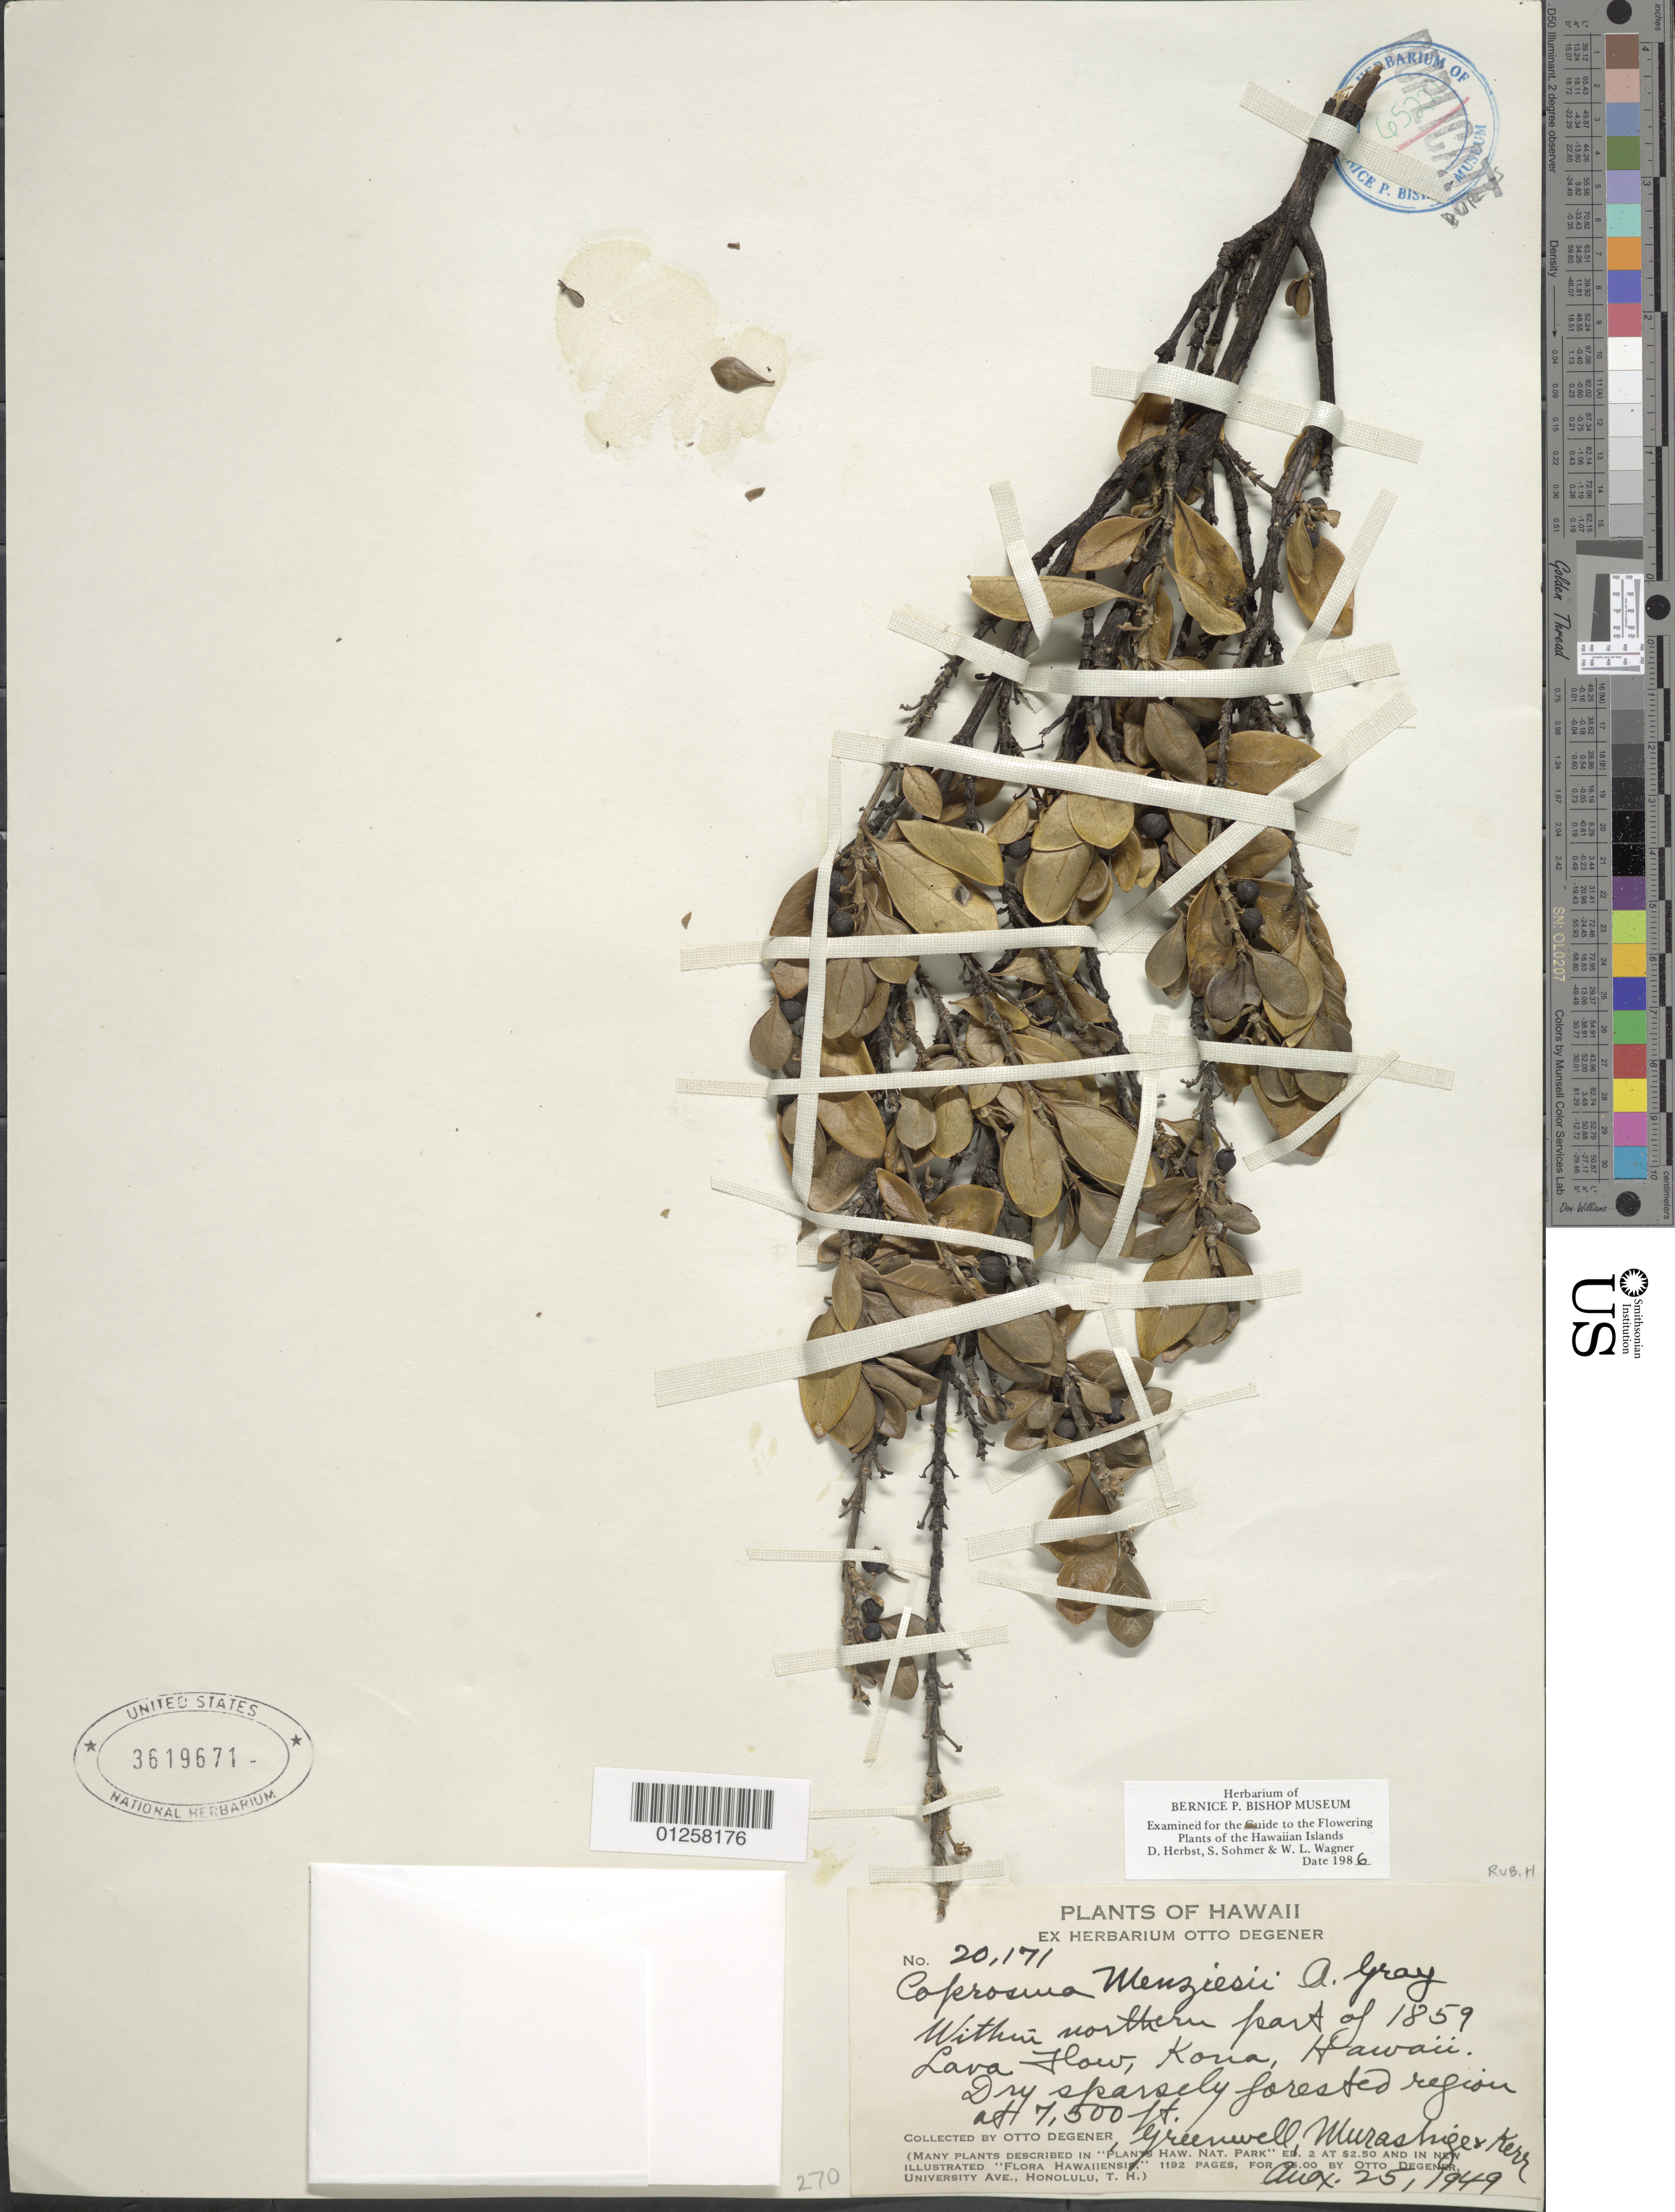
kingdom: Plantae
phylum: Tracheophyta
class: Magnoliopsida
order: Gentianales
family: Rubiaceae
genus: Coprosma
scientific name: Coprosma menziesii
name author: A. Gray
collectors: O. Degener, A. B. Greenwell, T. Murashige & M. E. Kerr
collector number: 20171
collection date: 1949-08-25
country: United States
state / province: Hawaii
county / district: Hawaii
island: Hawaii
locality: Within northern half of 1859 Lava Flow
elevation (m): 7500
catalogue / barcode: US 3619671